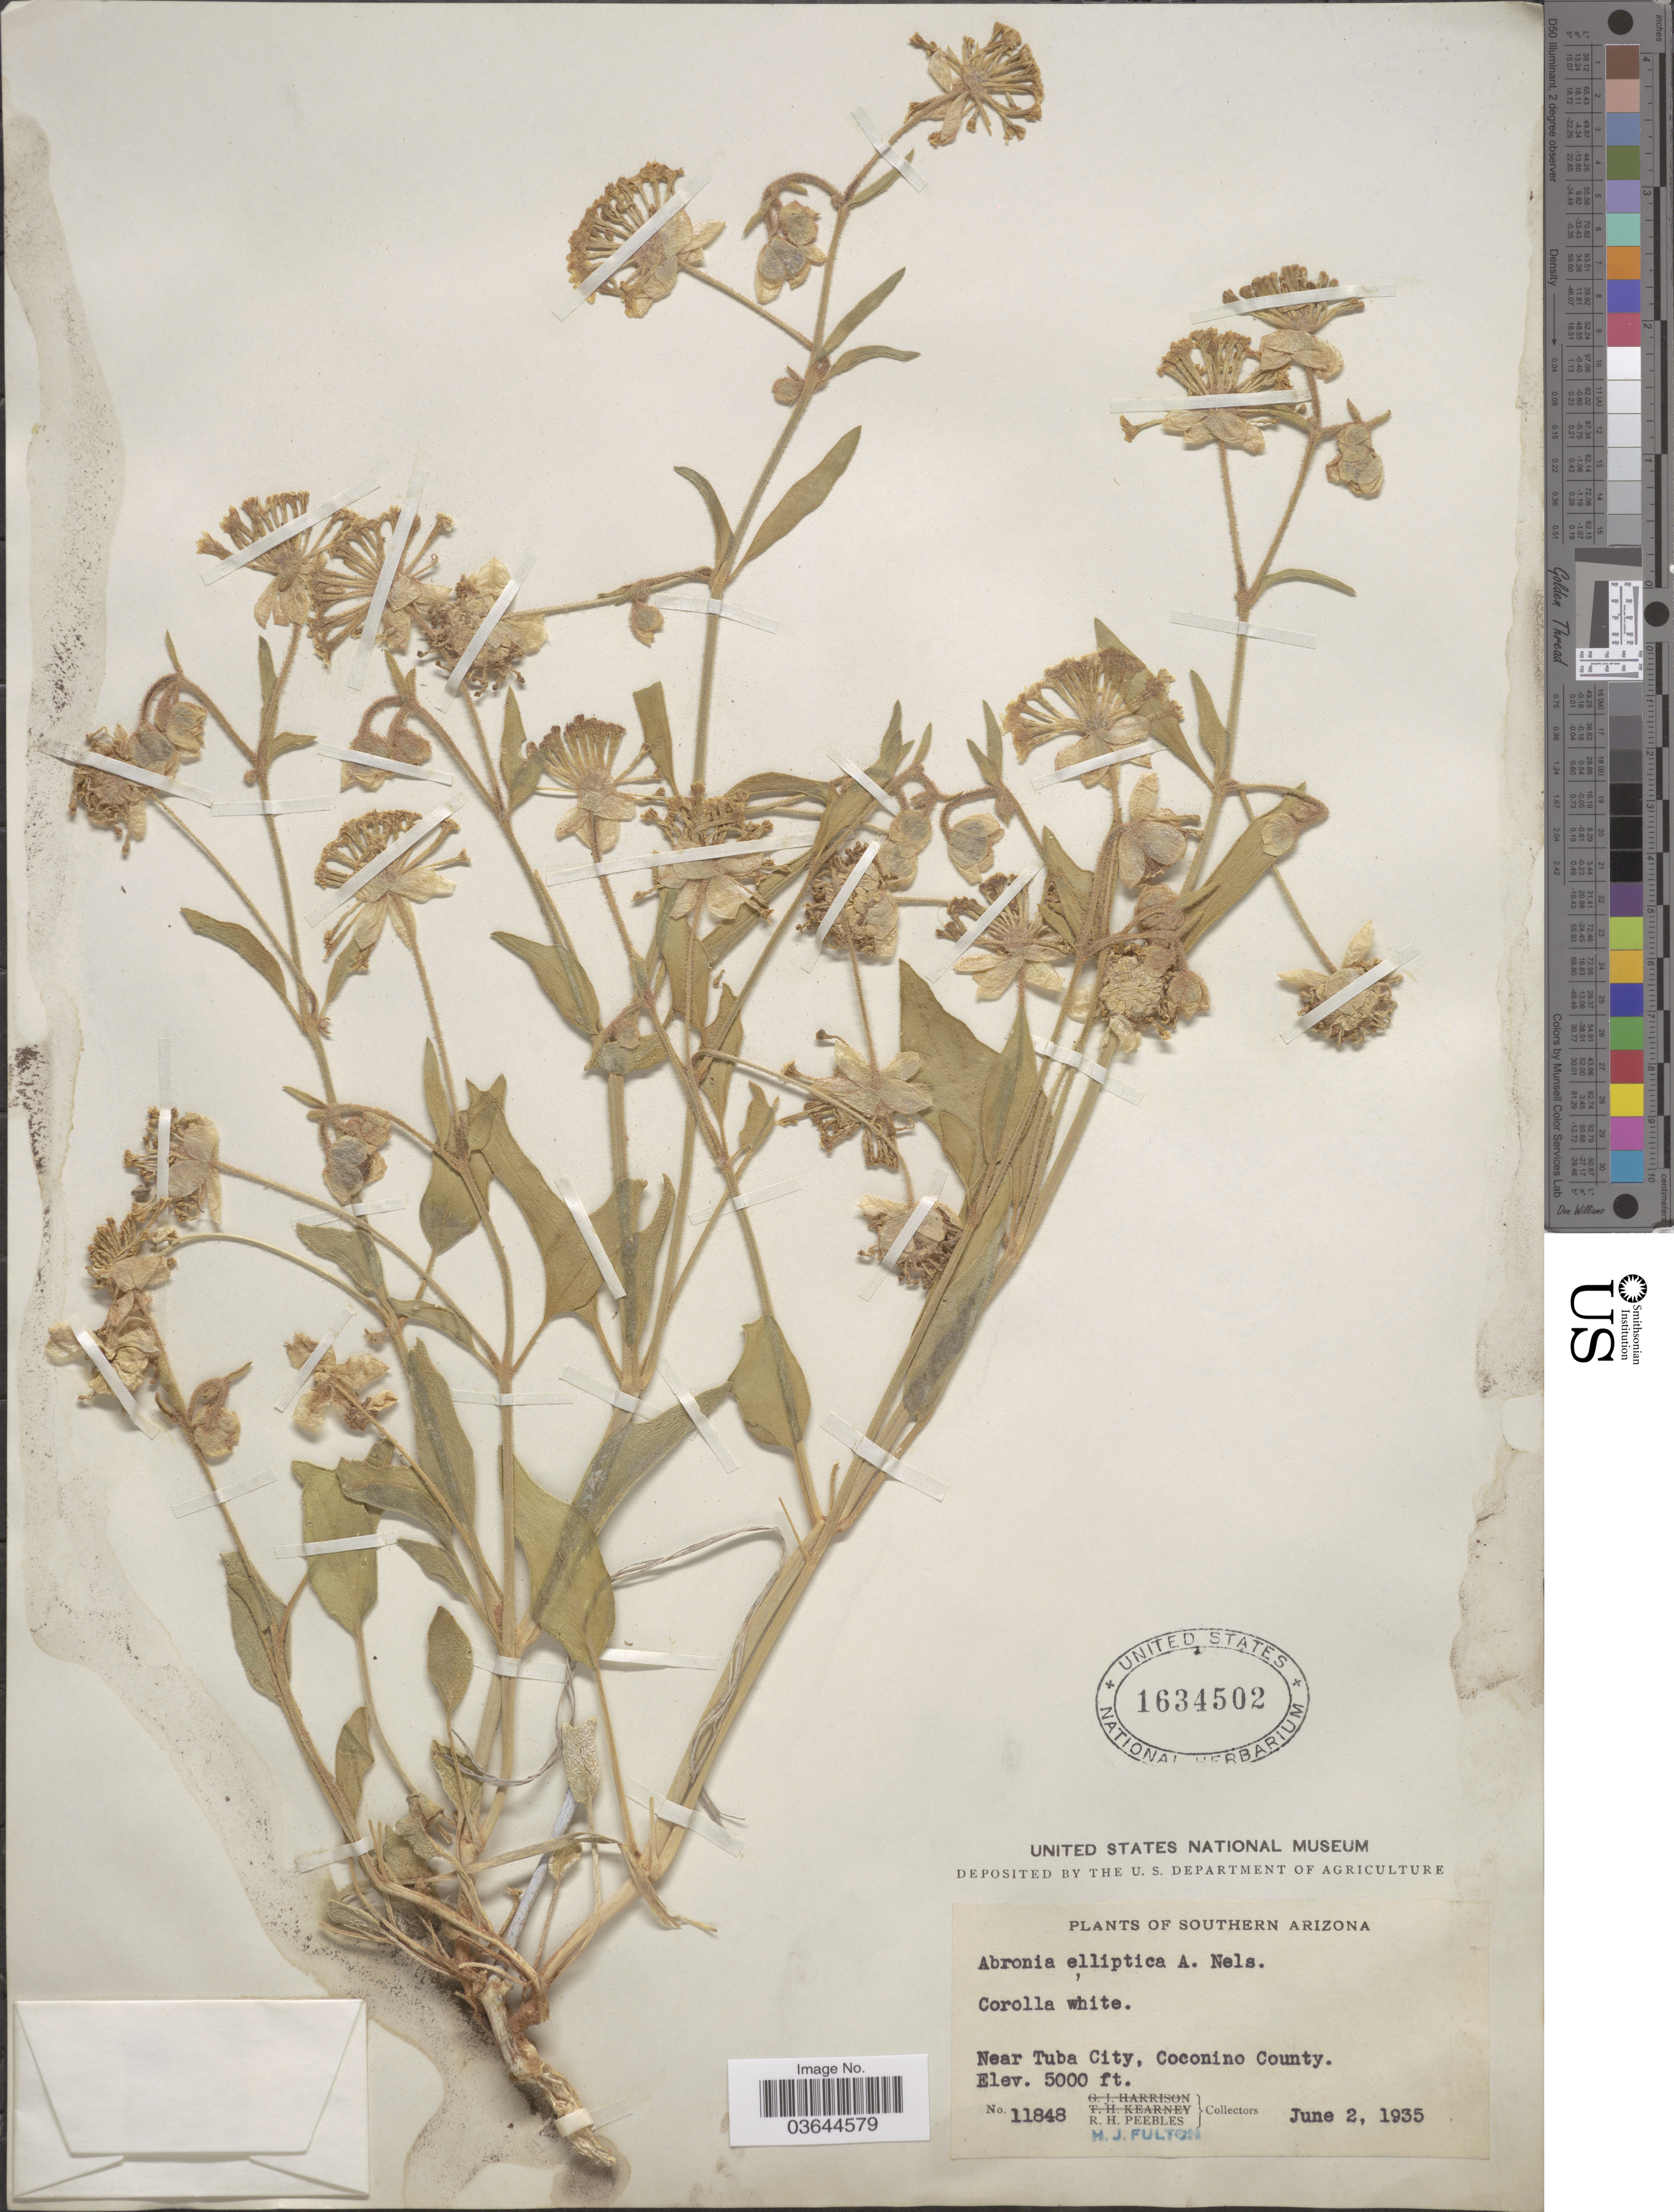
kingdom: Plantae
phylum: Tracheophyta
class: Magnoliopsida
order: Caryophyllales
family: Nyctaginaceae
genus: Abronia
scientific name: Abronia fragrans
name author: Nutt. ex Hook.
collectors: R. H. Peebles & M. Fulton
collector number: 11848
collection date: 1935-06-02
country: United States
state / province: Arizona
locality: Southern Arizona, Near Tuba City, Coconino County.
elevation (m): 1524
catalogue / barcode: US 1634502